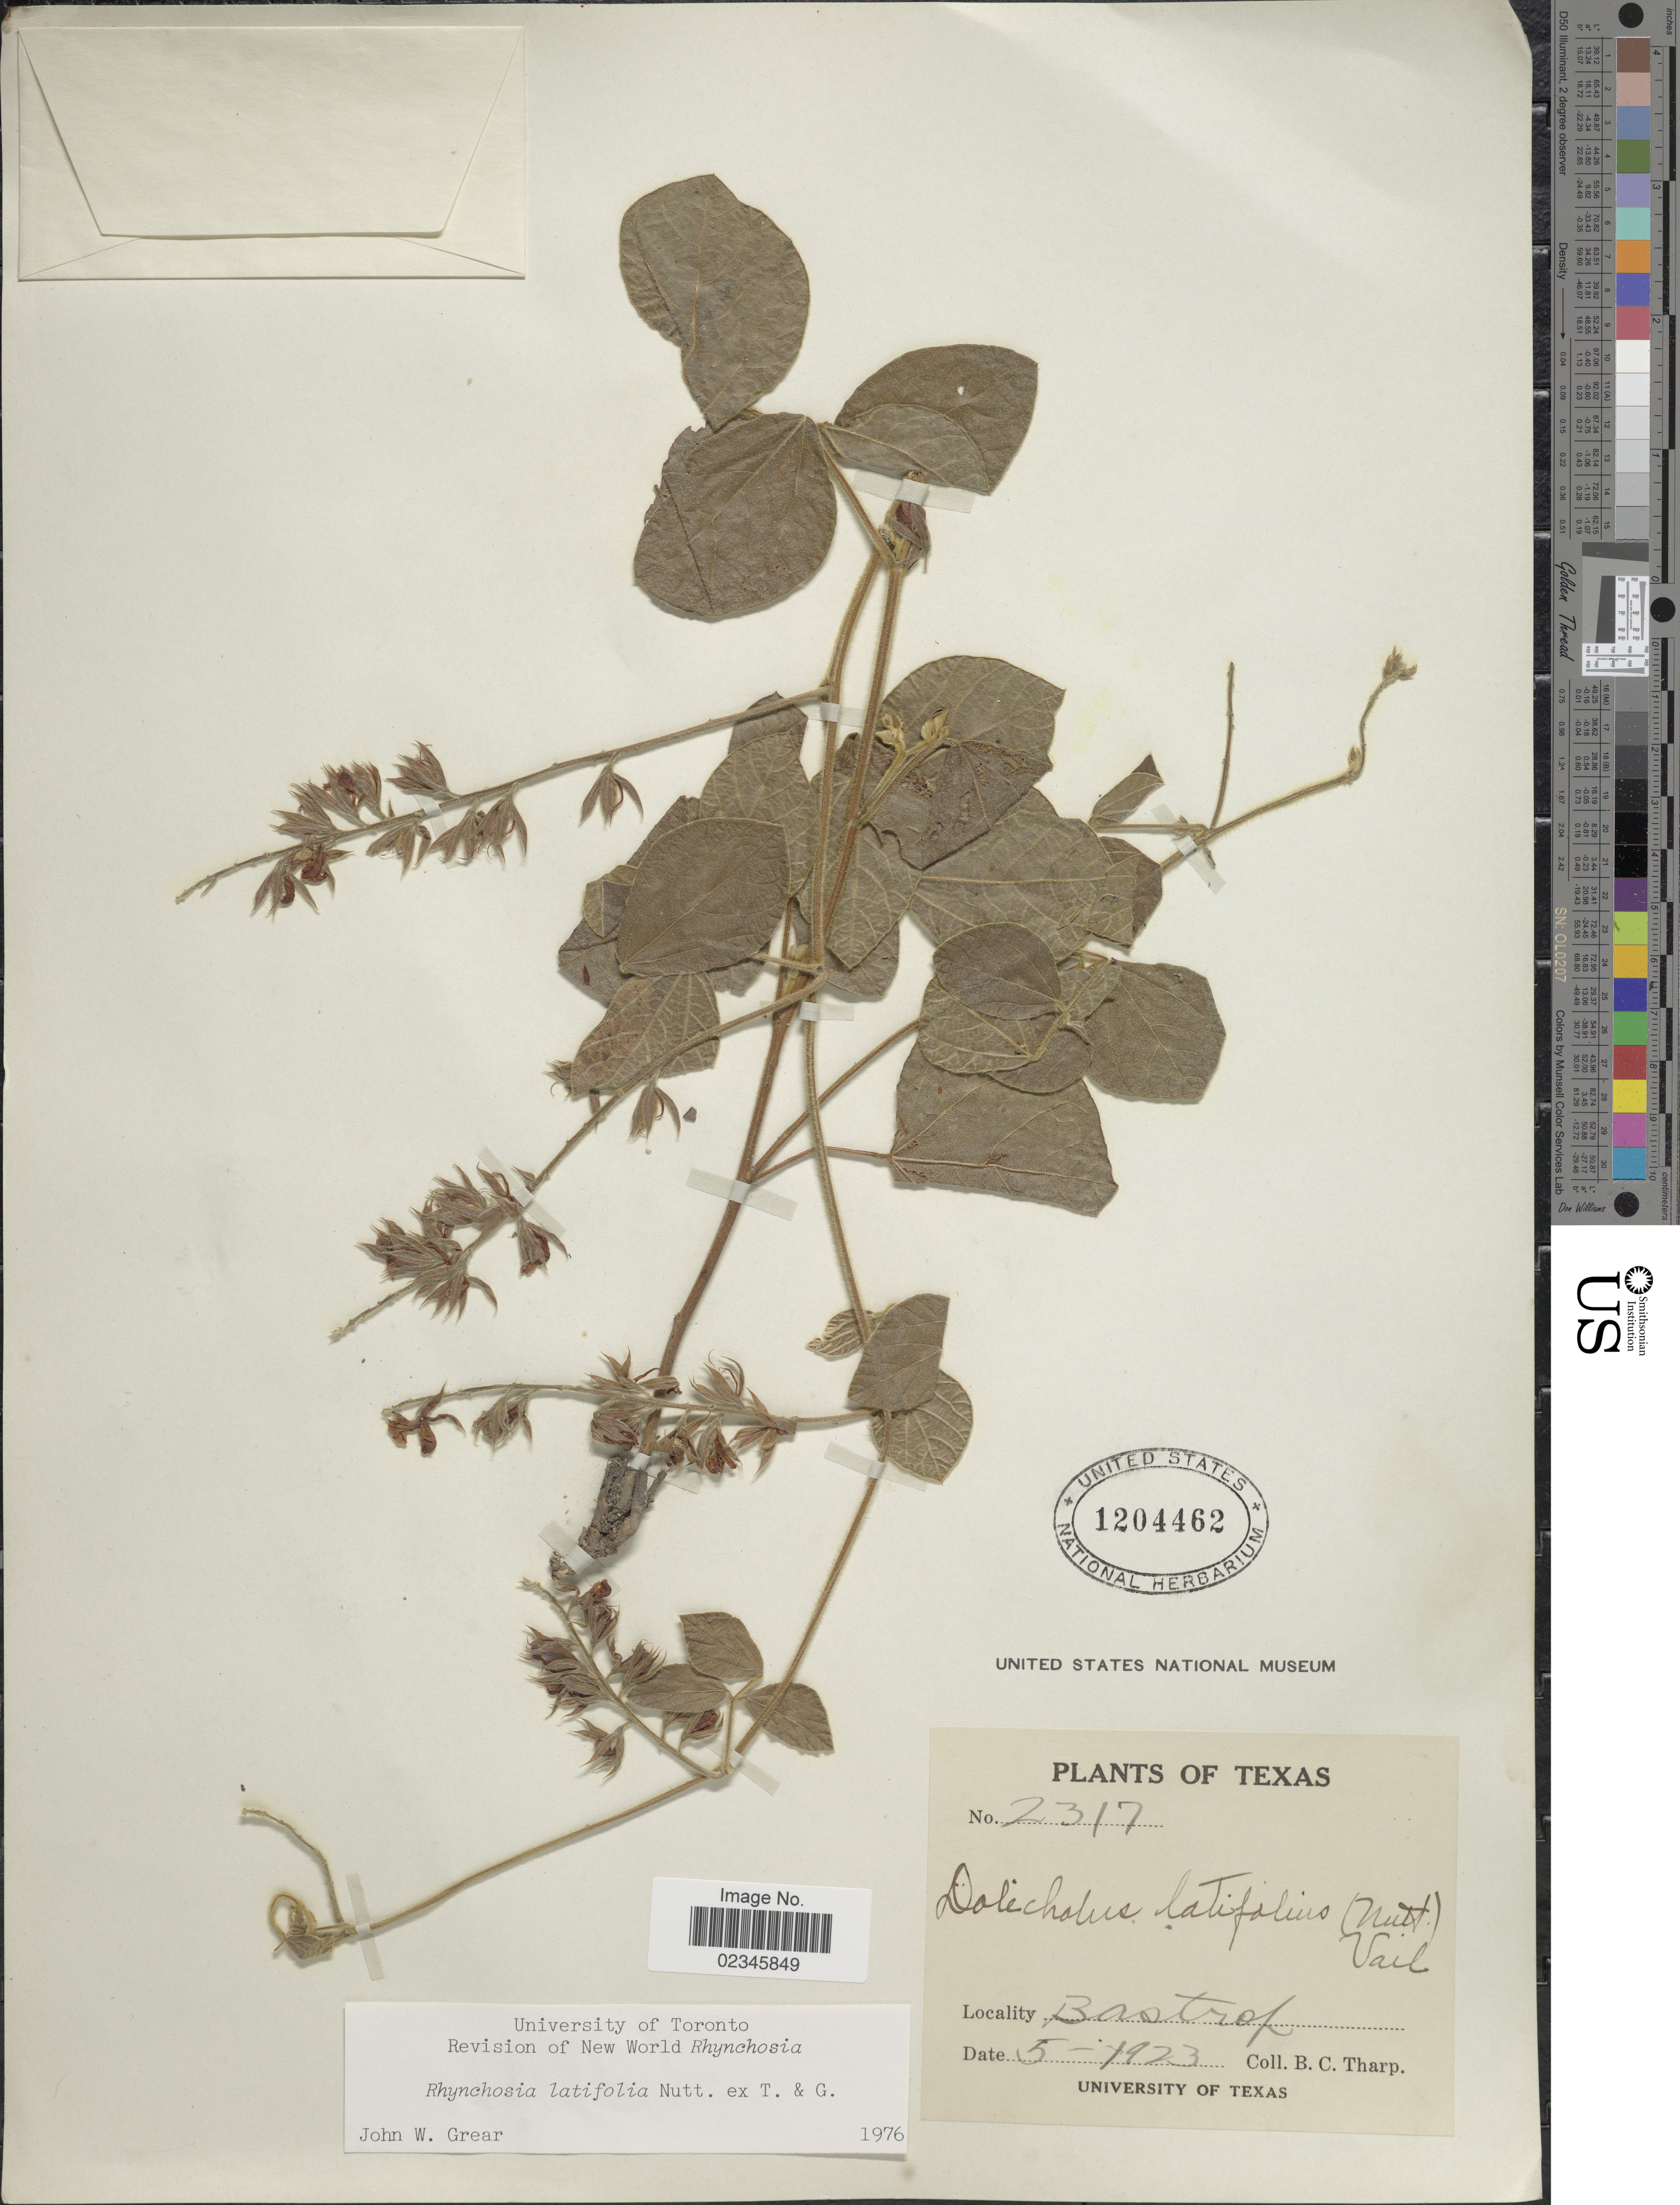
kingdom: Plantae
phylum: Tracheophyta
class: Magnoliopsida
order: Fabales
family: Fabaceae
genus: Rhynchosia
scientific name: Rhynchosia latifolia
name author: Nutt. ex Torr. & A. Gray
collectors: B. C. Tharp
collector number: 2317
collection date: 1923-05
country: United States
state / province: Texas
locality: Bastrop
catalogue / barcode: US 1204462